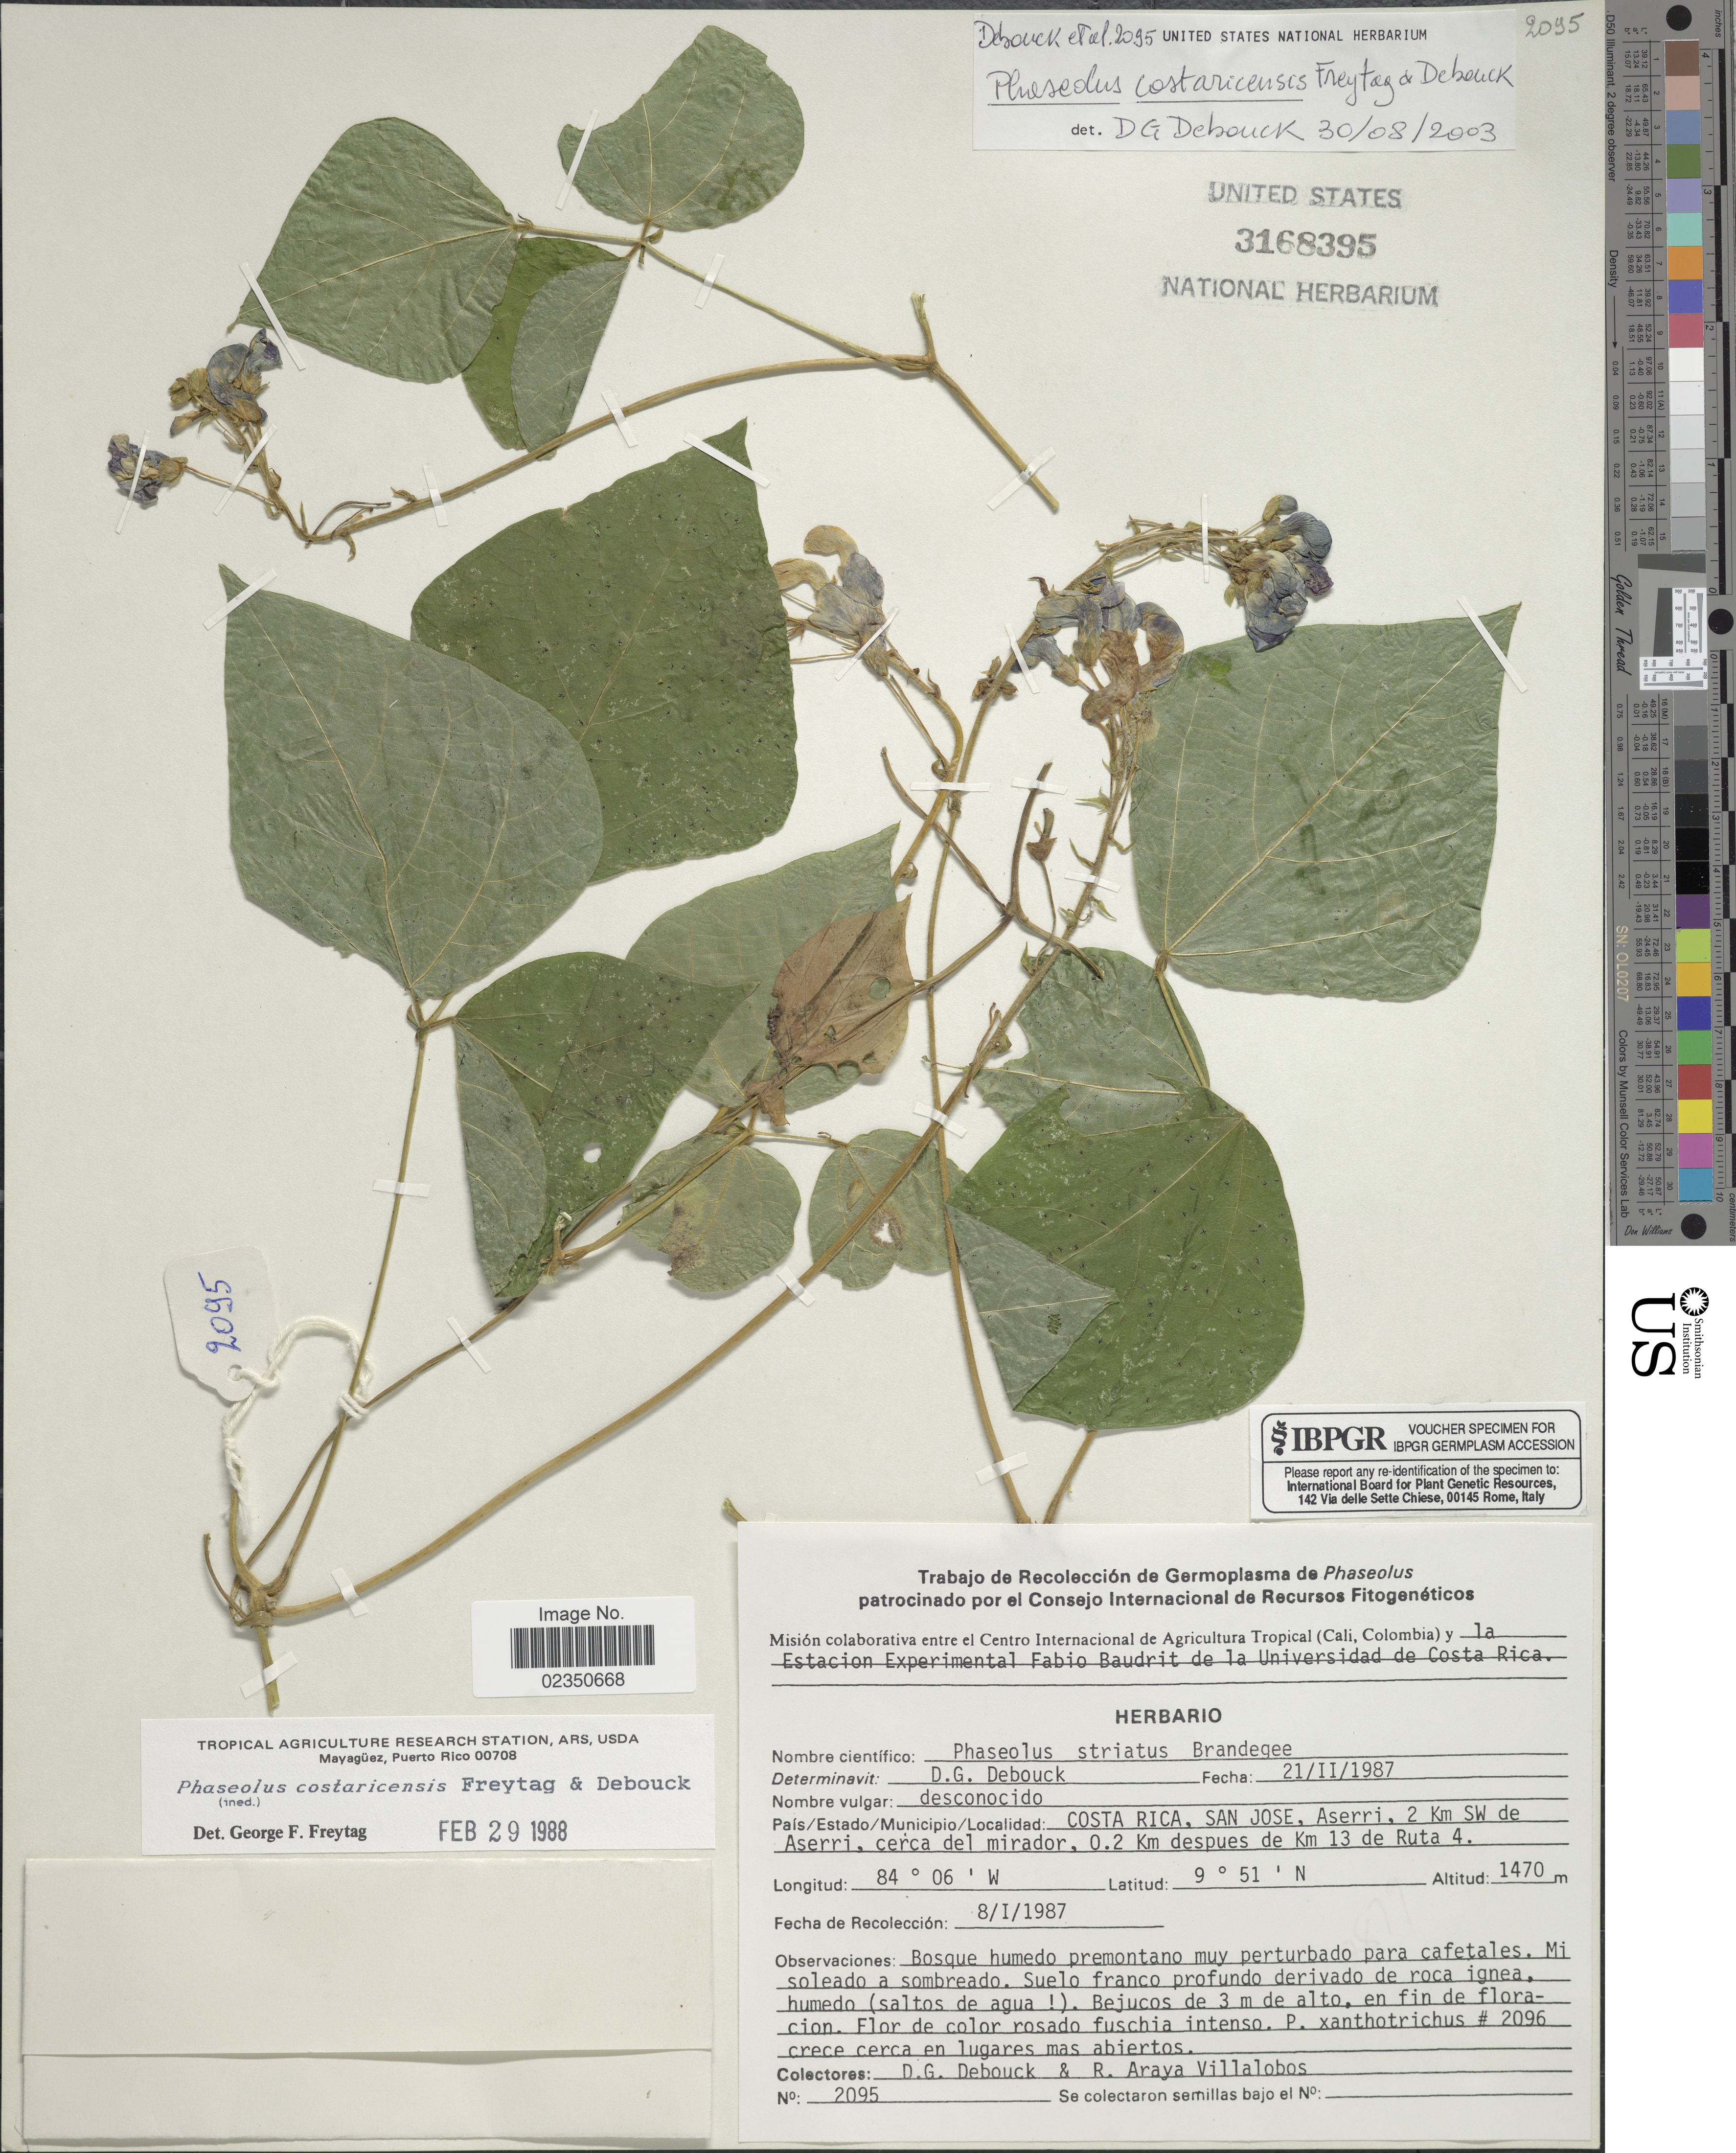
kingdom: Plantae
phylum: Tracheophyta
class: Magnoliopsida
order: Fabales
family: Fabaceae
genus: Phaseolus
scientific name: Phaseolus costaricensis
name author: Freytag & Debouck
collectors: D. Debouck & R. Araya Villalobos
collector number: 2095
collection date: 1987-01-08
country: Costa Rica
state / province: San José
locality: Aserri, 2 Km SW de Aserri, cerca del mirador, 0.2 Km despues de Km 13 de Ruta 4.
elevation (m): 1470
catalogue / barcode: US 3168395